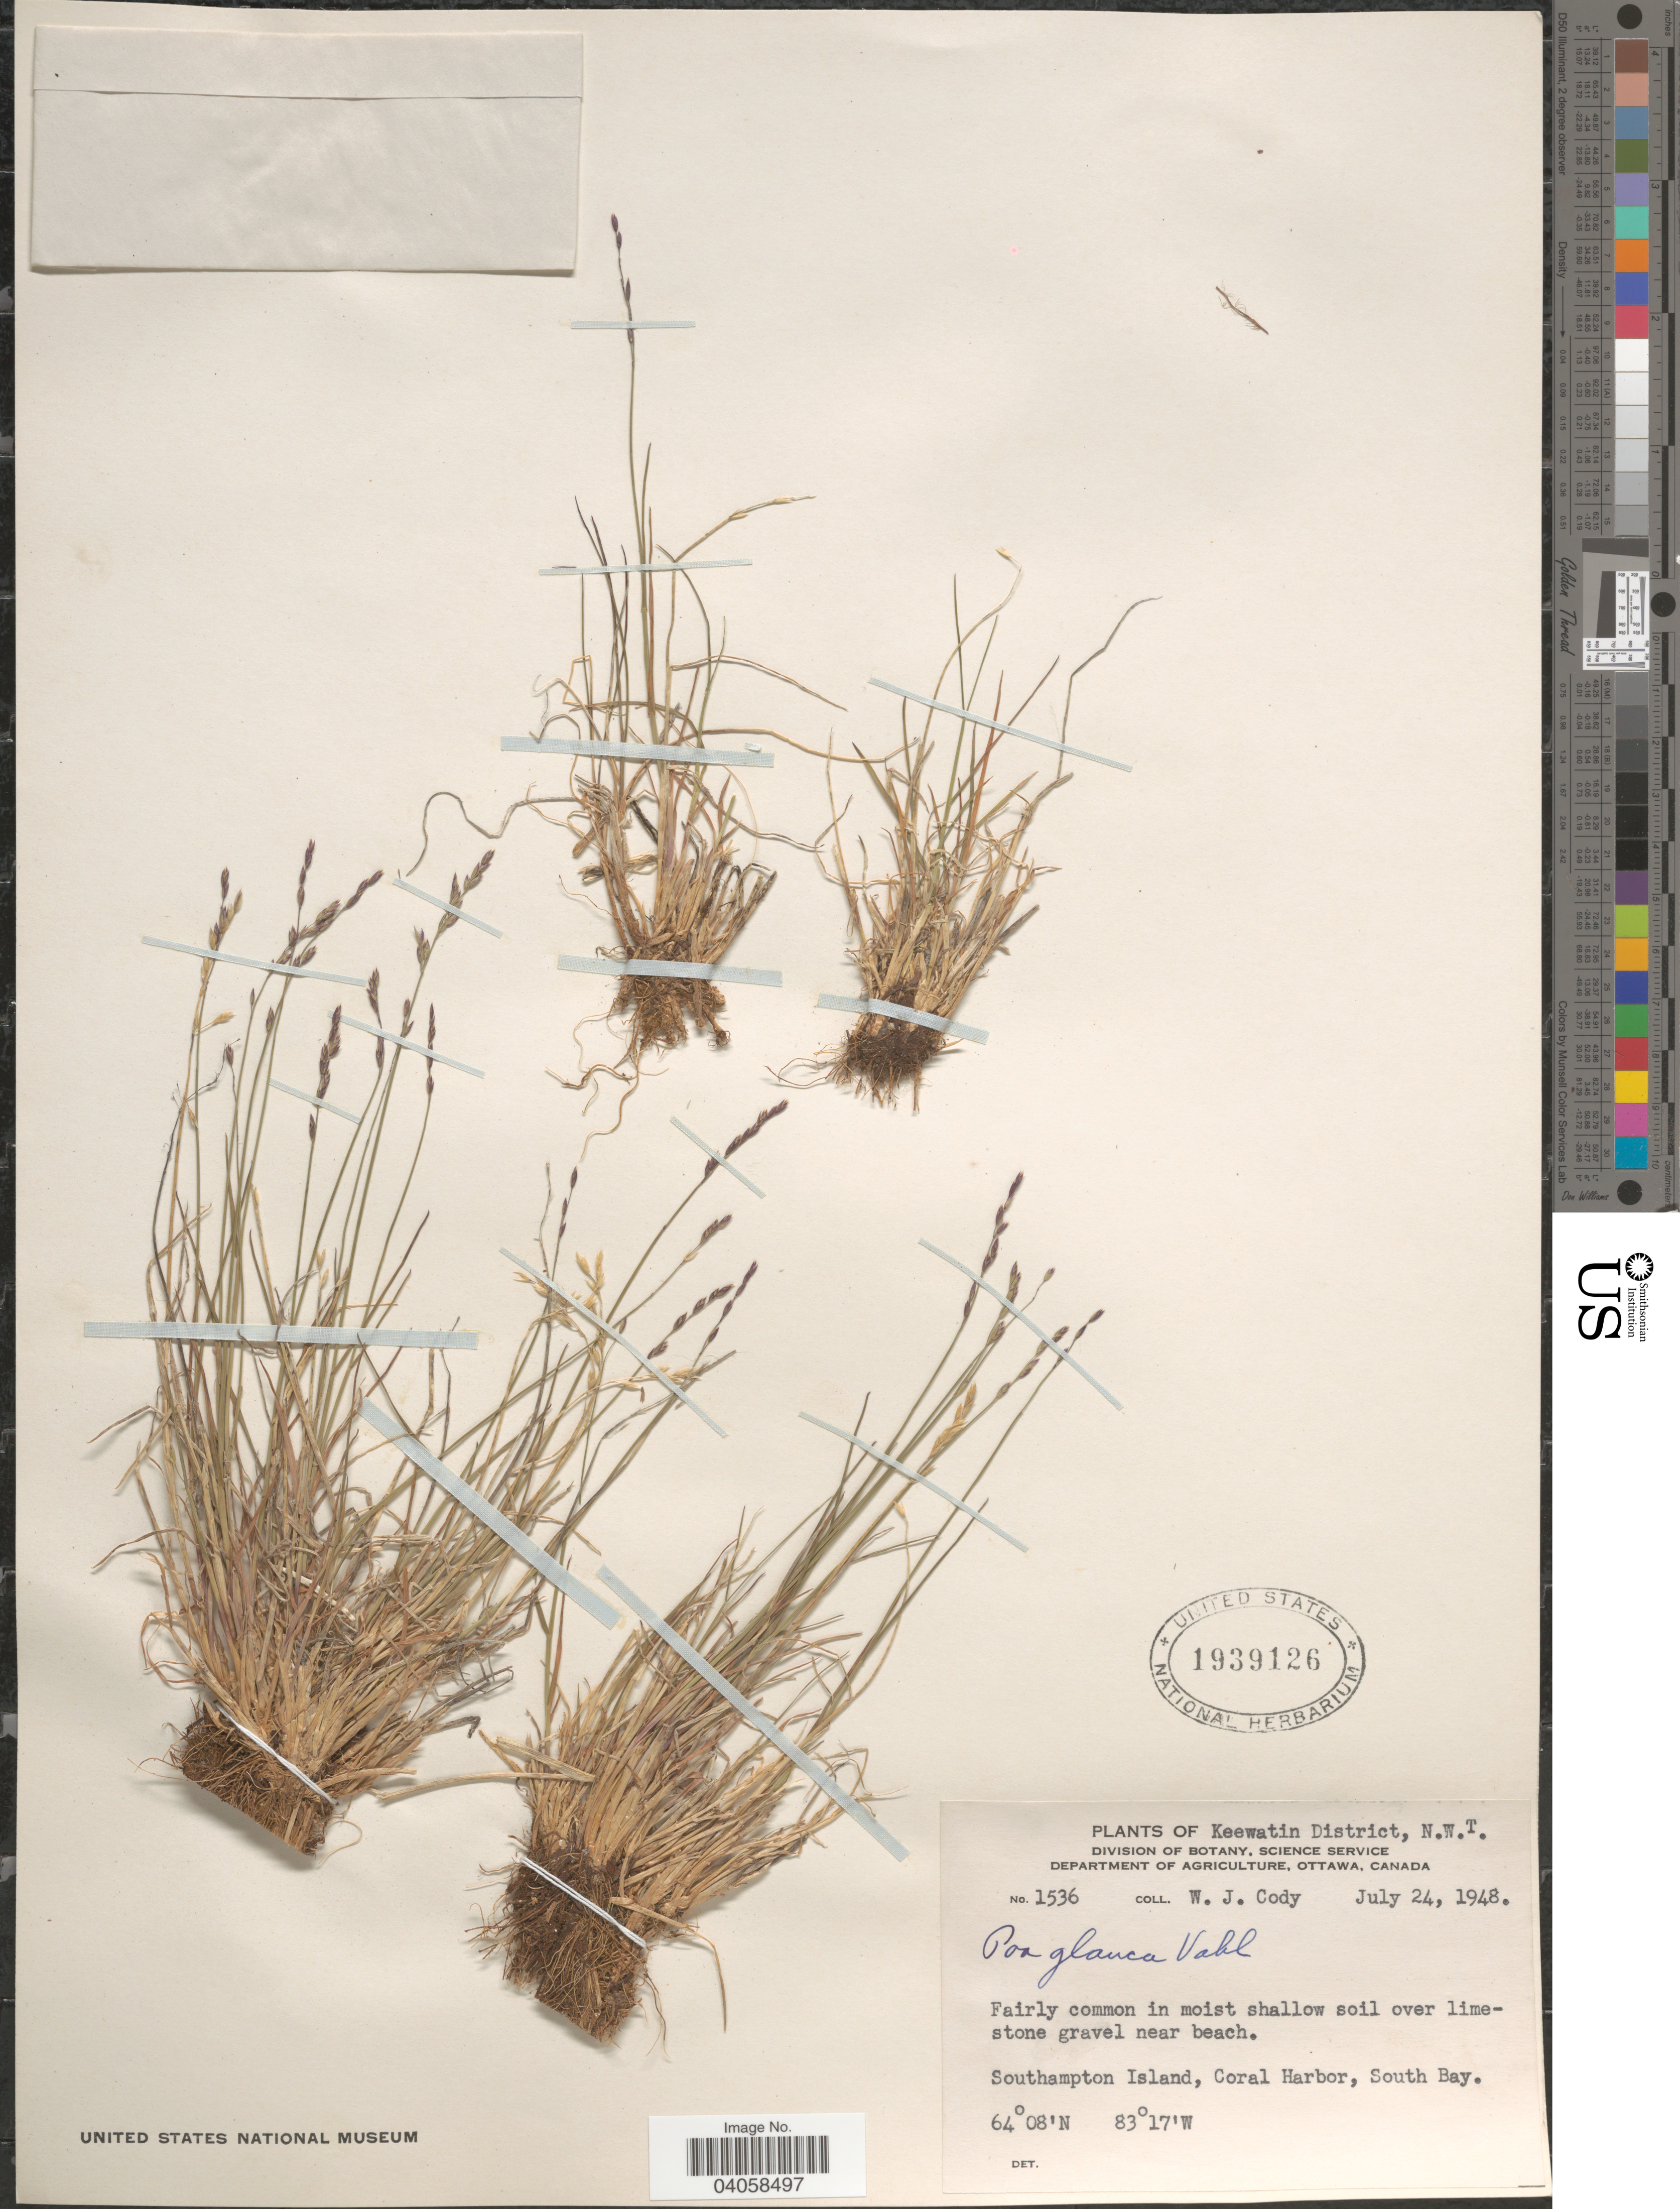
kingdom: Plantae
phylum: Tracheophyta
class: Liliopsida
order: Poales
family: Poaceae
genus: Poa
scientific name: Poa glauca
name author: Vahl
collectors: W. Cody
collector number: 1536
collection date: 1948-07-24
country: Canada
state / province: Northwest Territories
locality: Keewatin District. Southampton Island, Coral Harbor, South Bay.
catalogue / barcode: US 1939126